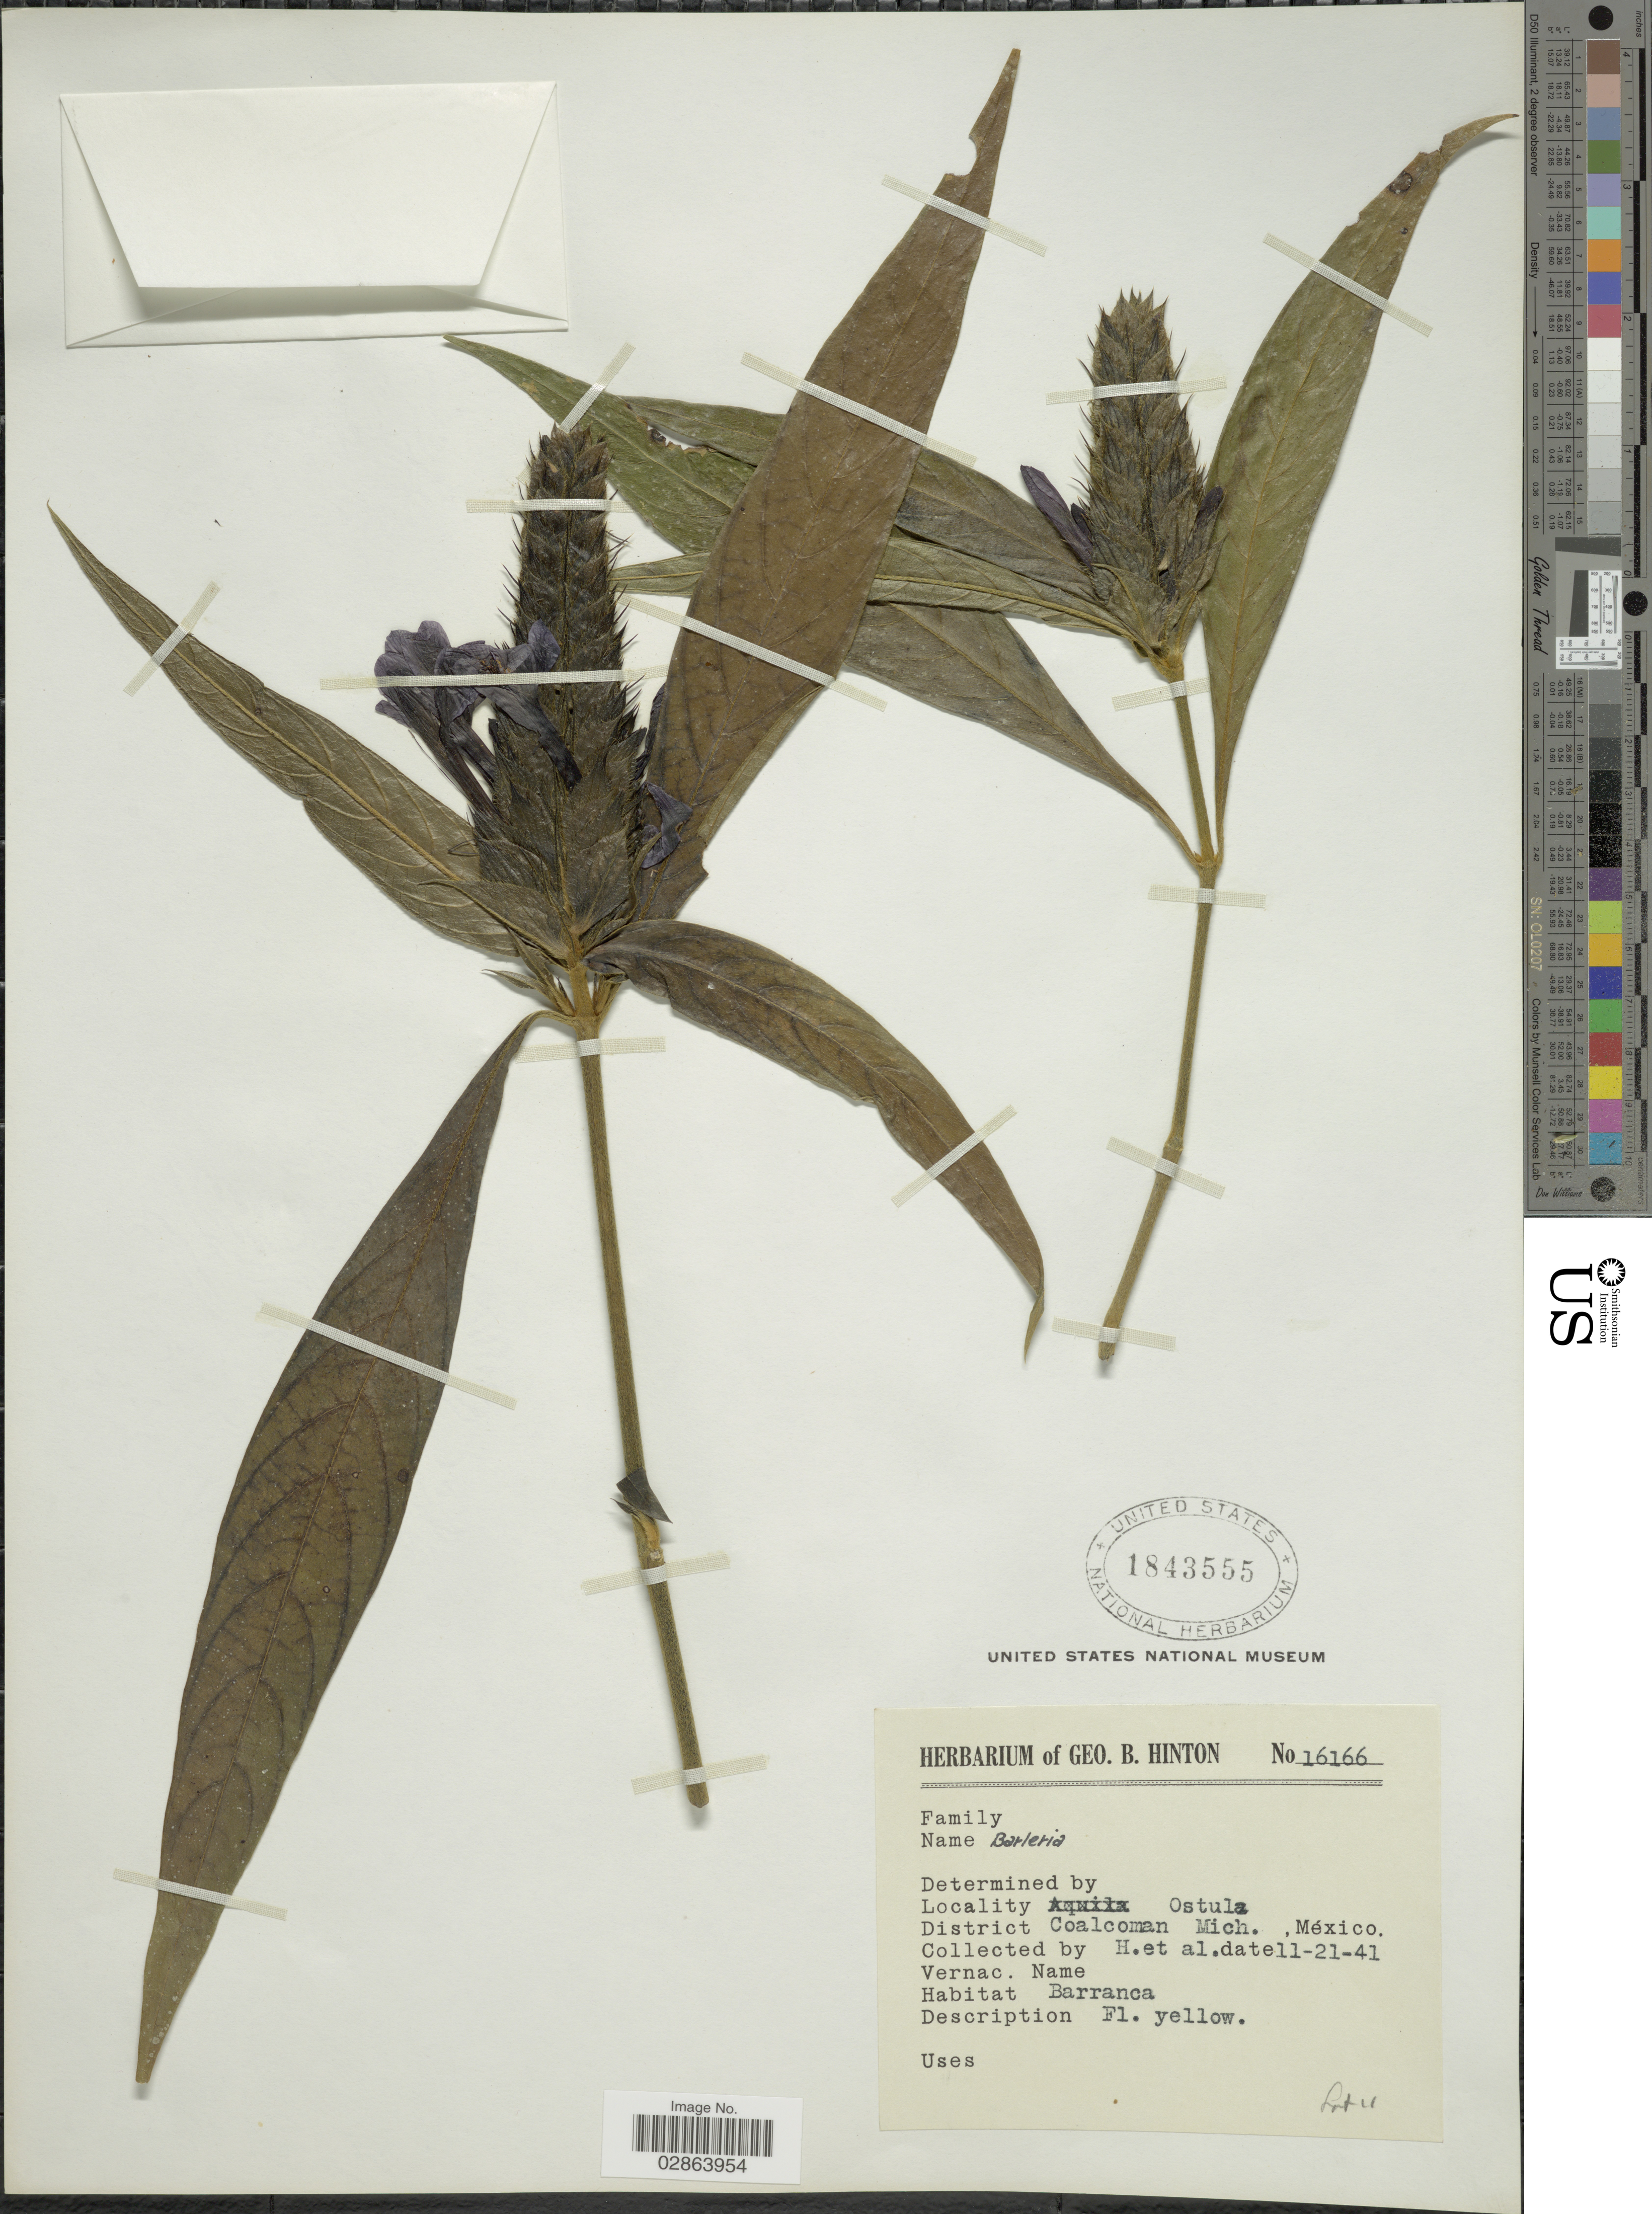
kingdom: Plantae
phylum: Tracheophyta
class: Magnoliopsida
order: Lamiales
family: Acanthaceae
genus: Barleria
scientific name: Barleria oenotheroides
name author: Dum. Cours.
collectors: G. B. Hinton & et al.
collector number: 16166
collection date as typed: Transcribed d/m/y: 21/11/41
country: Mexico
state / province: Michoacán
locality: Ostula, District Coalcoman Mich.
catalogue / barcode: US 1843555